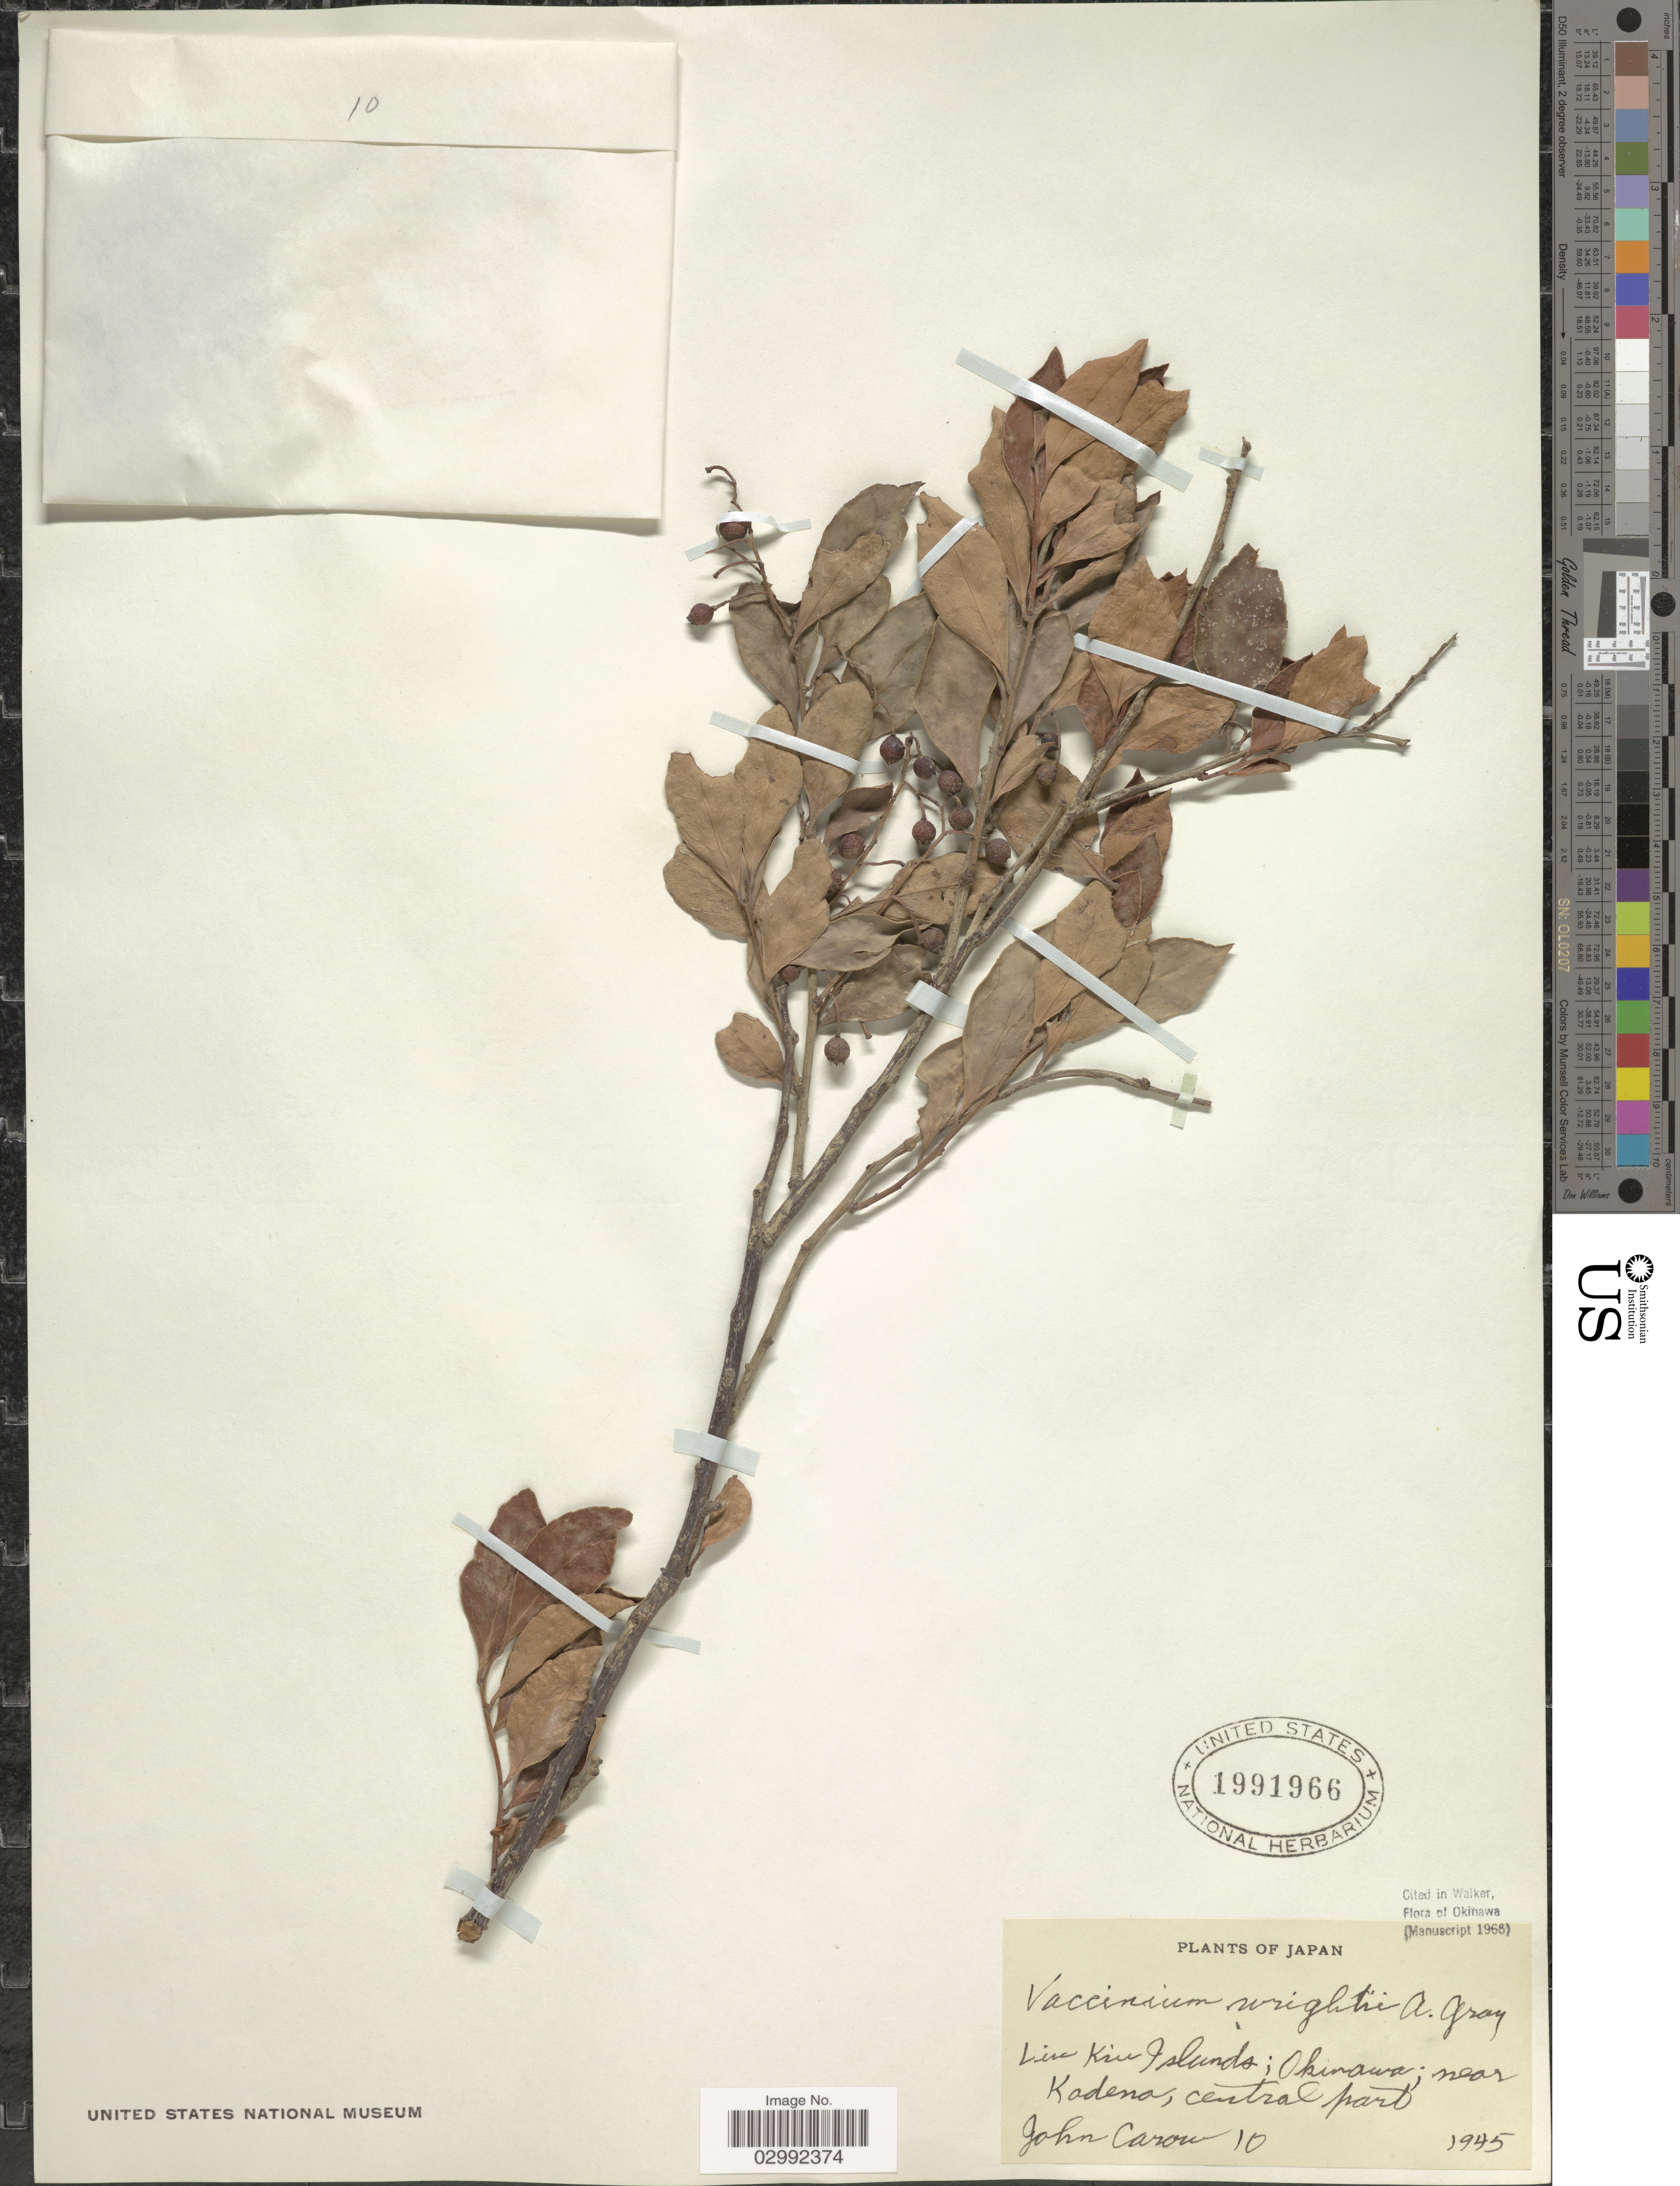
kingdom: Plantae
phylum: Tracheophyta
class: Magnoliopsida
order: Ericales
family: Ericaceae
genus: Vaccinium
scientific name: Vaccinium wrightii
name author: A. Gray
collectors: J. Carow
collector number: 10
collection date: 1945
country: Japan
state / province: Okinawa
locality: Liu Kiu Islands; near Kadena, central part.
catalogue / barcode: US 1991966